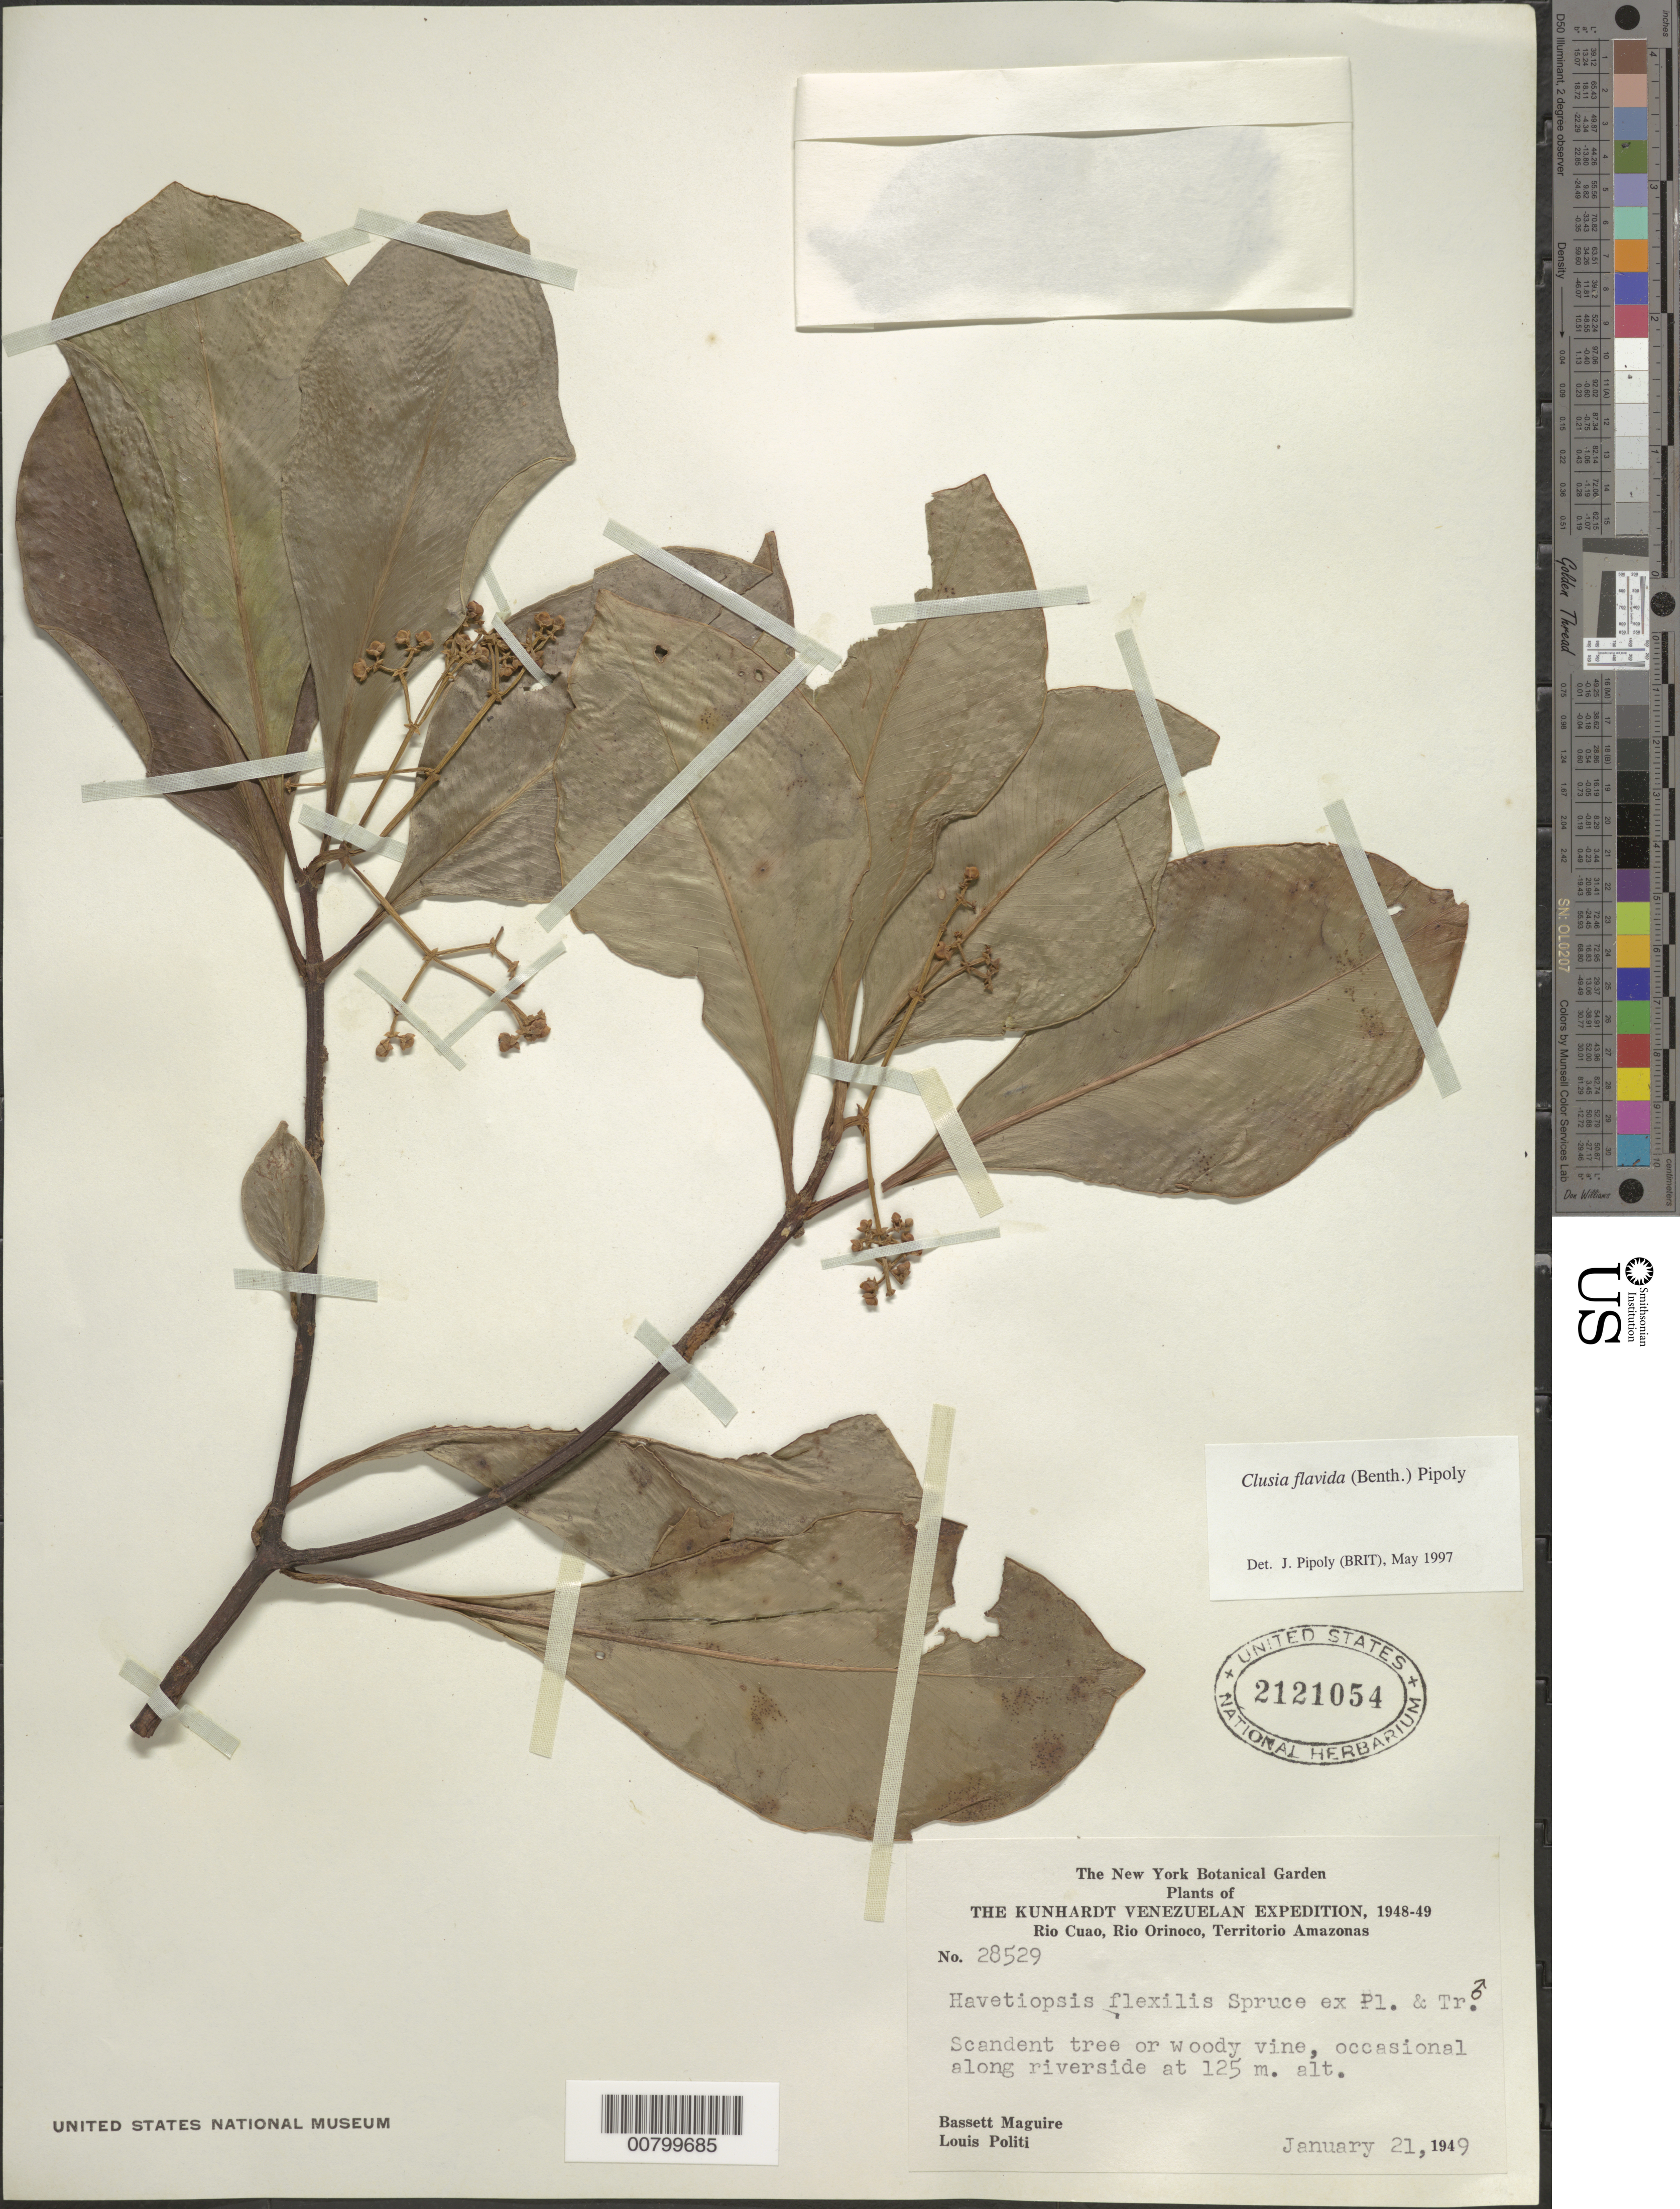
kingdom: Plantae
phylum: Tracheophyta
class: Magnoliopsida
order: Malpighiales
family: Clusiaceae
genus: Clusia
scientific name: Clusia flavida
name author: (Benth.) Pipoly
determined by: Pipoly, J. J., III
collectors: B. Maguire & L. Politi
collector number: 28529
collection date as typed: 21-Jan-49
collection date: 1949-01-21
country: Venezuela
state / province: Amazonas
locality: Río Orinoco, Río Cuao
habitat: Riverside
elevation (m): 125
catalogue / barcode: US 2121054